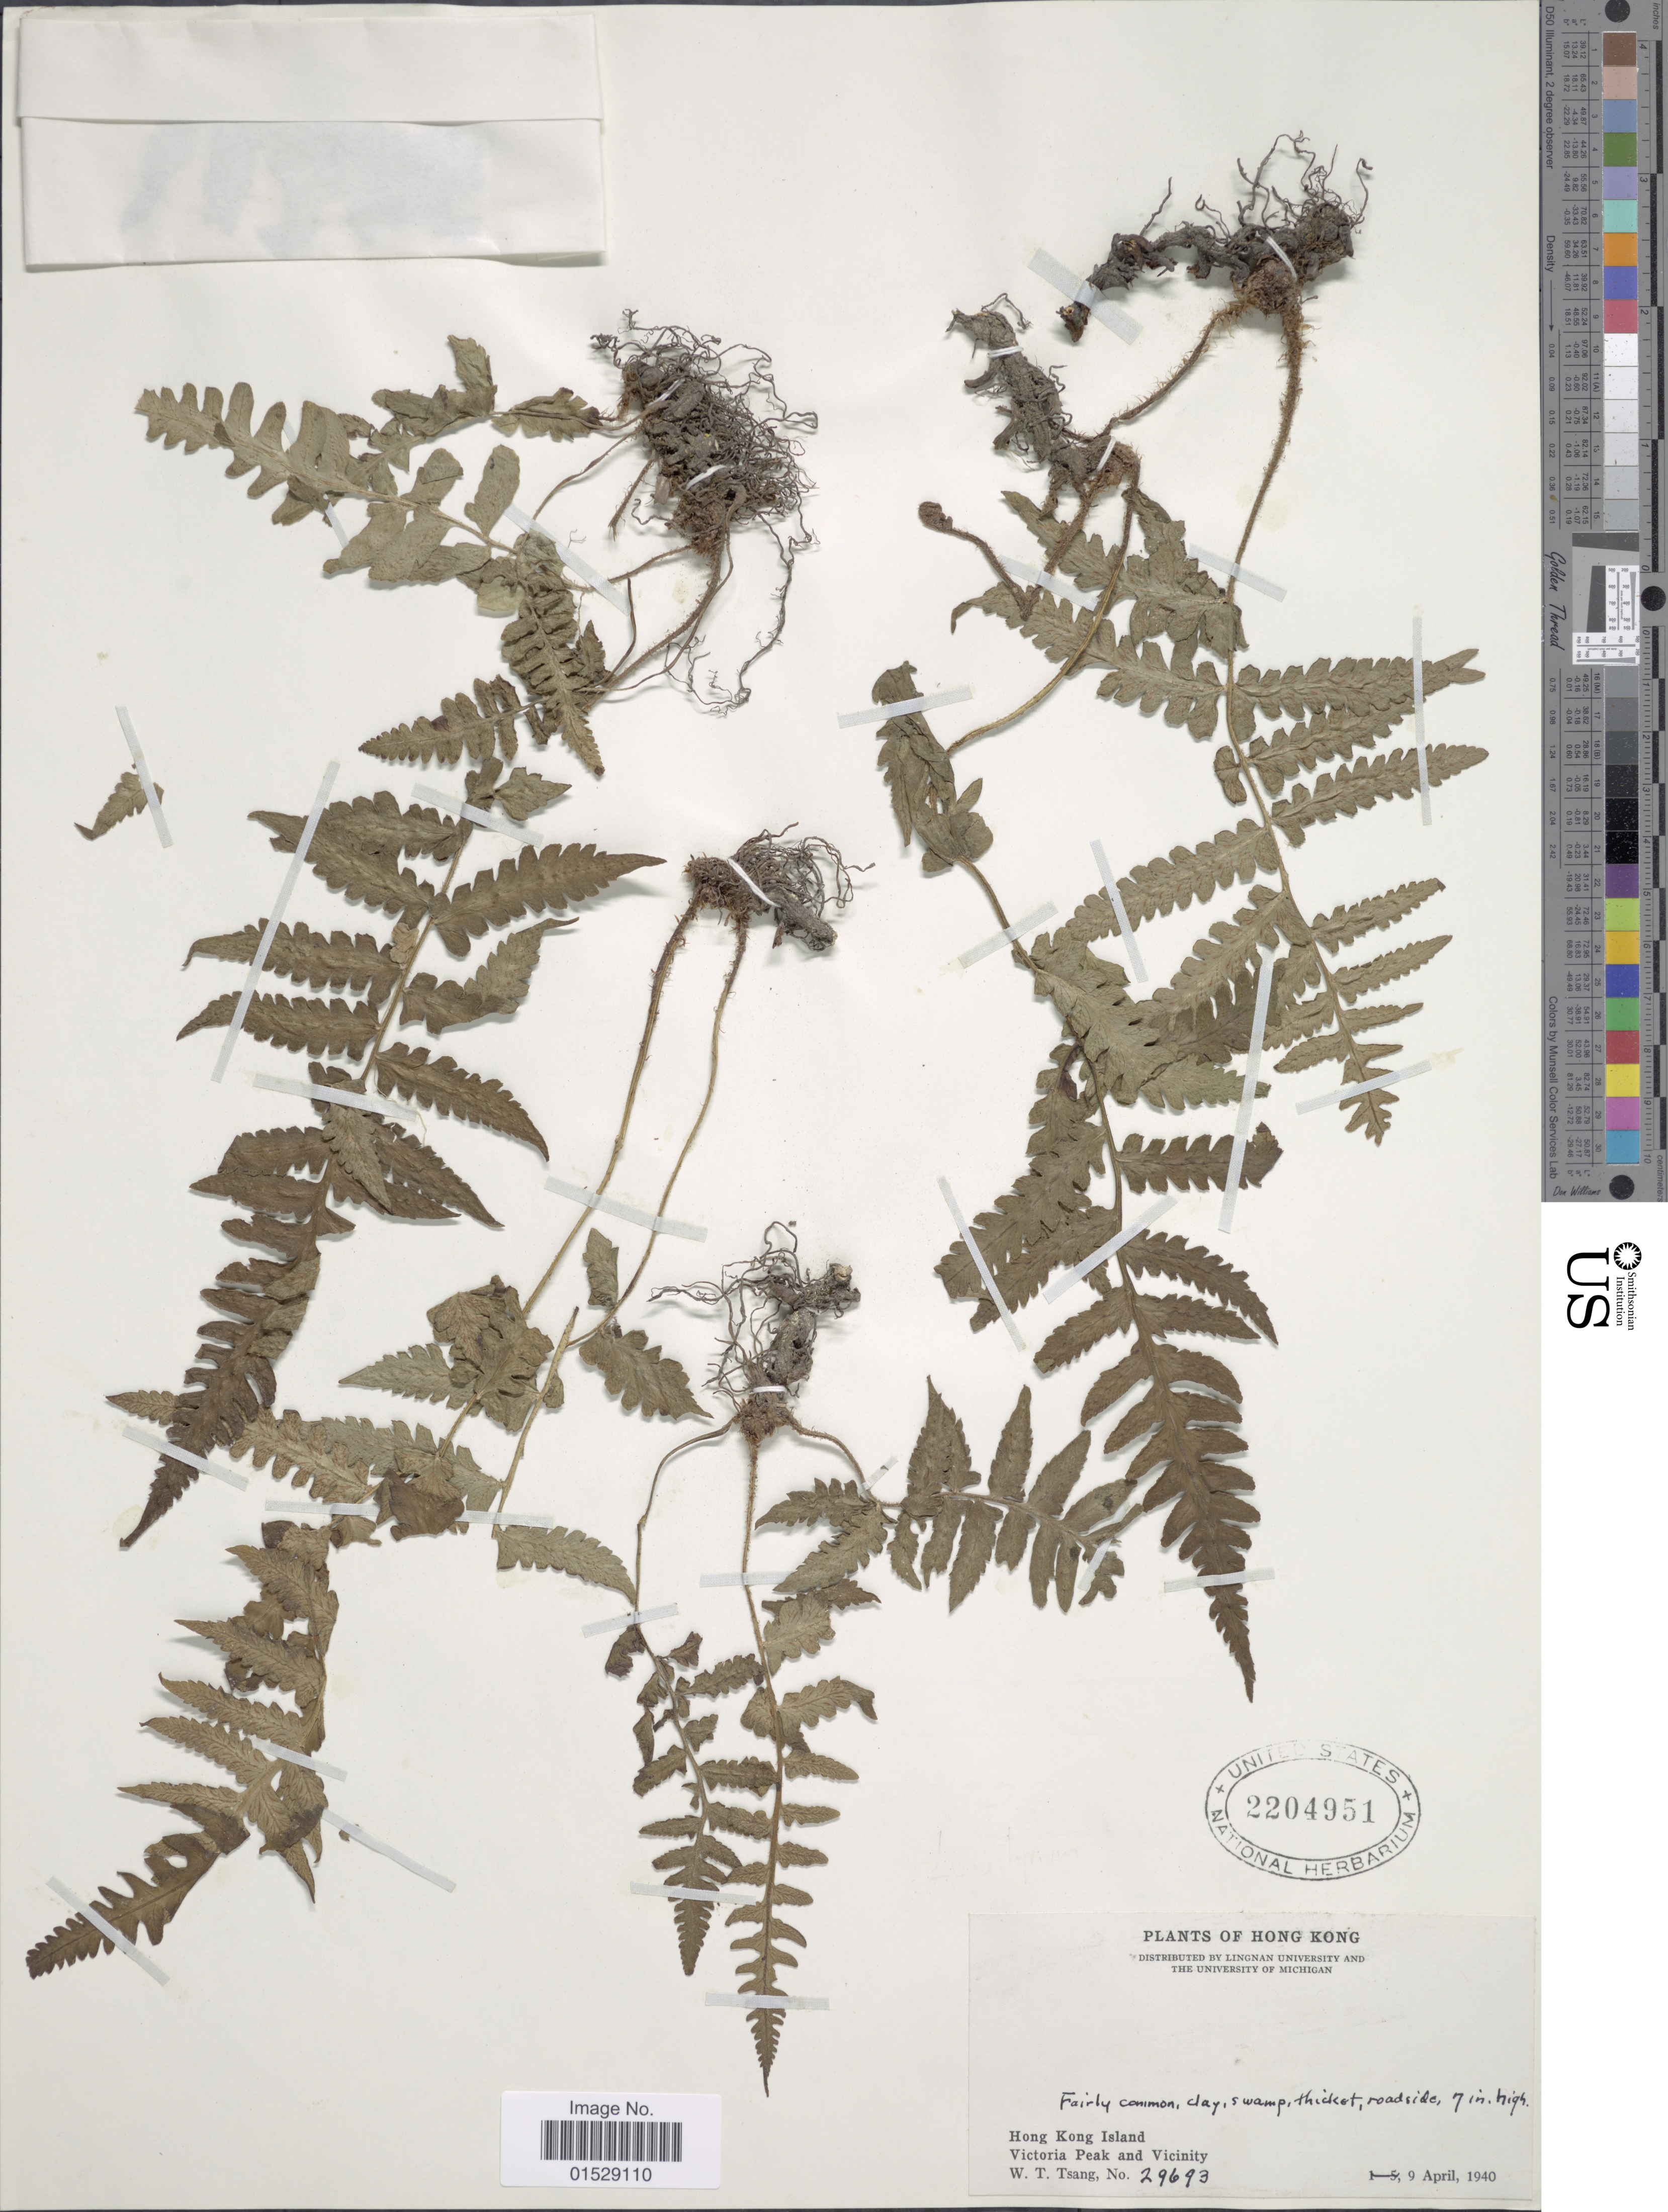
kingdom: Plantae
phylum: Tracheophyta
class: Polypodiopsida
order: Polypodiales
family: Athyriaceae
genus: Deparia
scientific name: Deparia sp.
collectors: W. T. Tsang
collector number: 29693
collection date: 1940-04-09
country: China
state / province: Hong Kong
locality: Hong Kong Island, Victoria Peak and Vicinity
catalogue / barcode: US 2204951